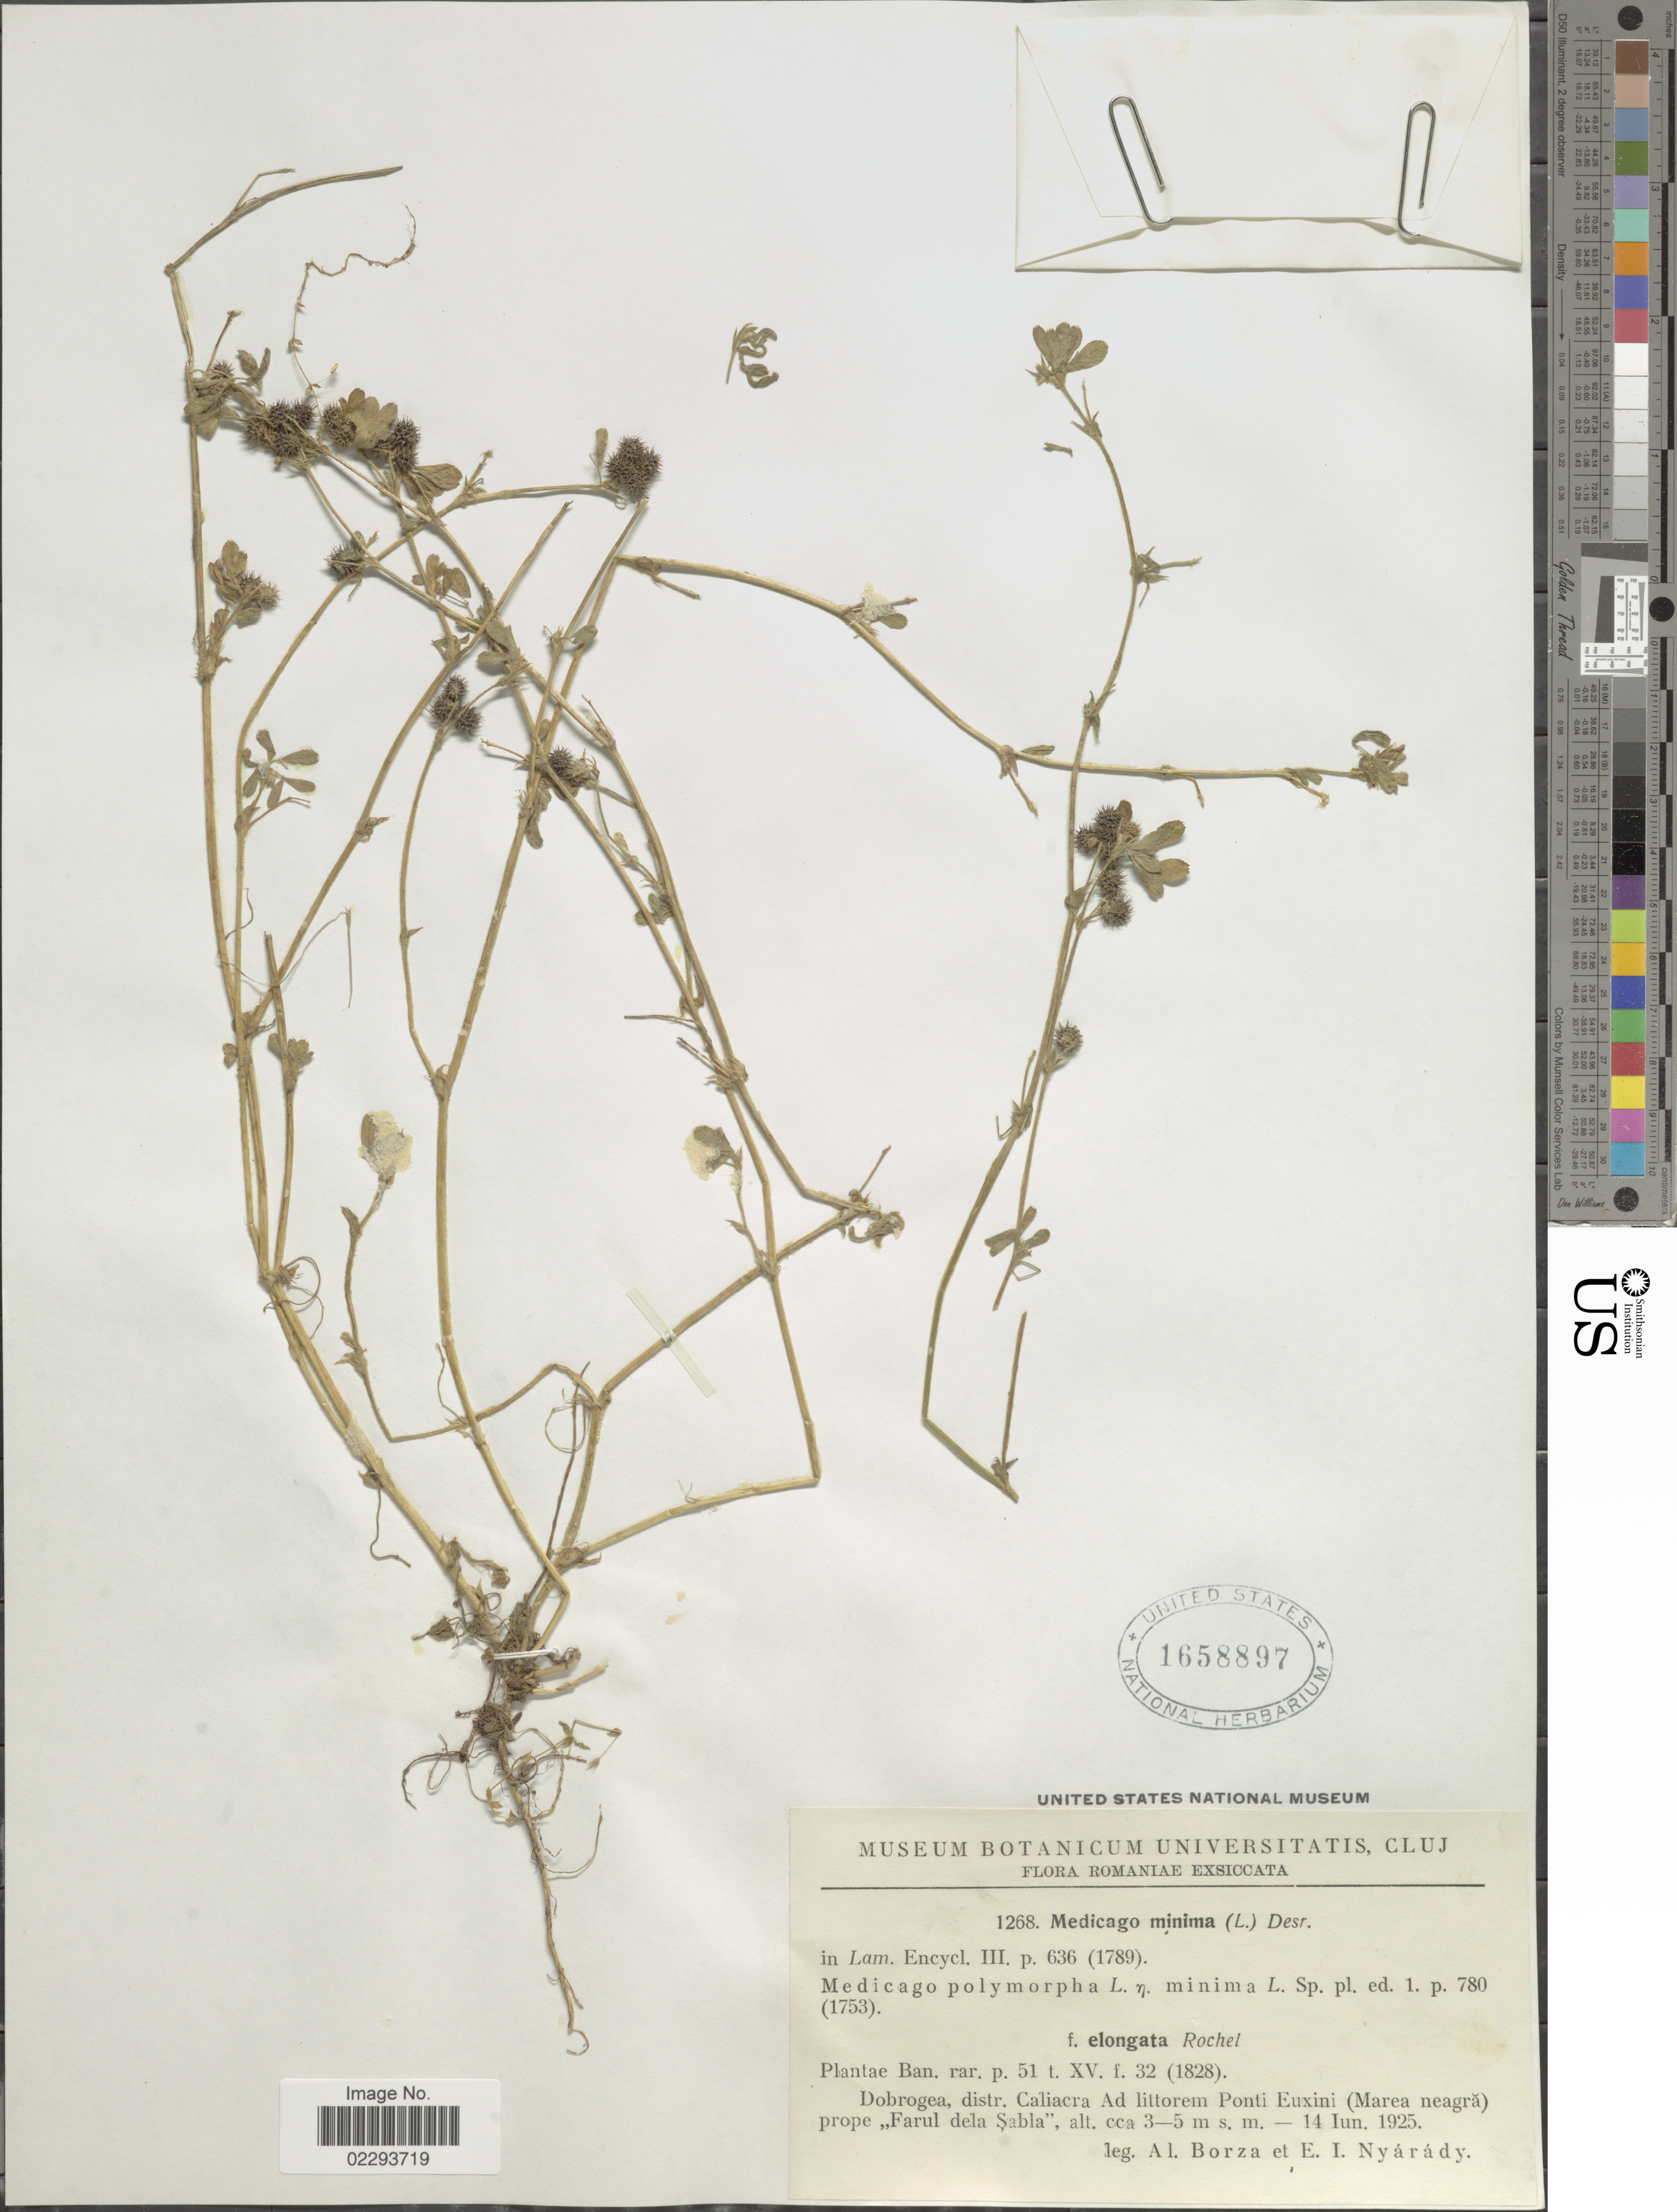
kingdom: Plantae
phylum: Tracheophyta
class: Magnoliopsida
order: Fabales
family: Fabaceae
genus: Medicago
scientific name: Medicago minima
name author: Lam.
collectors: A. Borza & E. Nyárády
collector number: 1268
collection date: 1925-06-14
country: Romania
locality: Romaniae, Dobrogea, distr. Caliacra Ad littorem Ponti Euxini (Marea neagra), prope Farul dela Sabla.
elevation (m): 3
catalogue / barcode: US 1658897